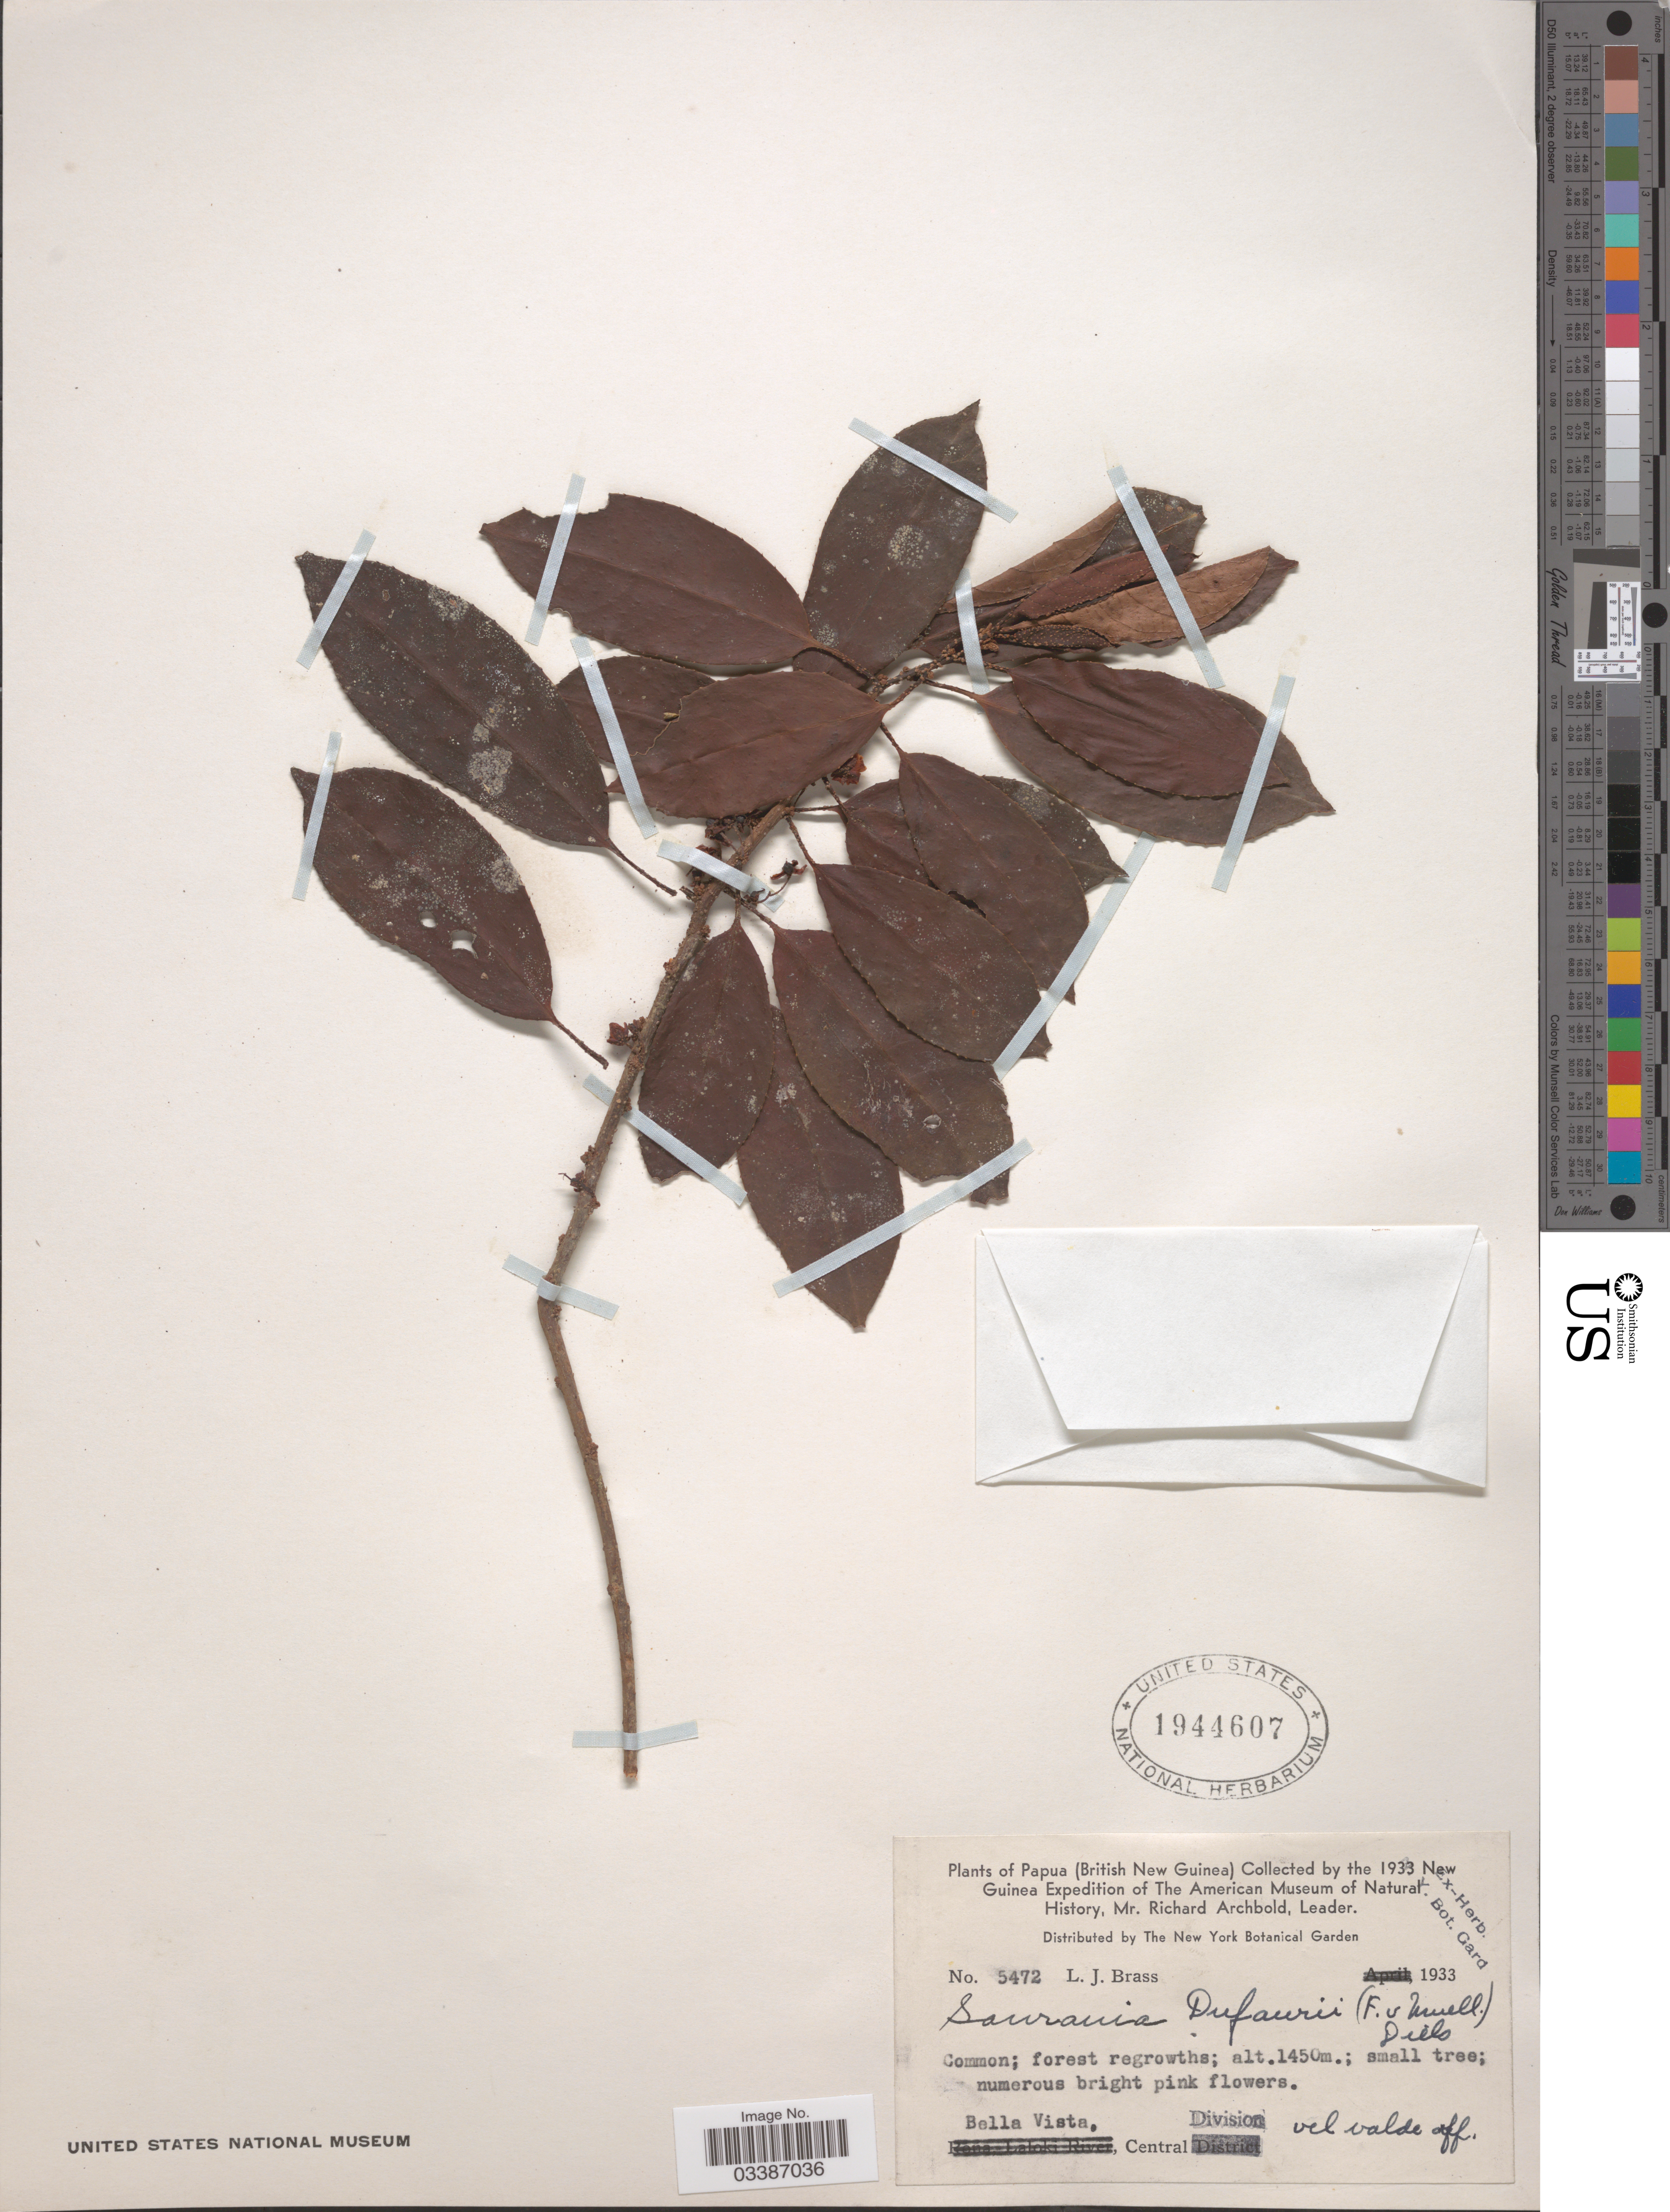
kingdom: Plantae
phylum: Tracheophyta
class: Magnoliopsida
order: Ericales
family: Actinidiaceae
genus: Saurauia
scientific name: Saurauia dufaurii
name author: Diels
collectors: L. J. Brass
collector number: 5472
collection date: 1933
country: Papua New Guinea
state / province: Central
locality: Papua (British New Guinea). Bella Vista. Central Division.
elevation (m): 1450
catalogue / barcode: US 1944607